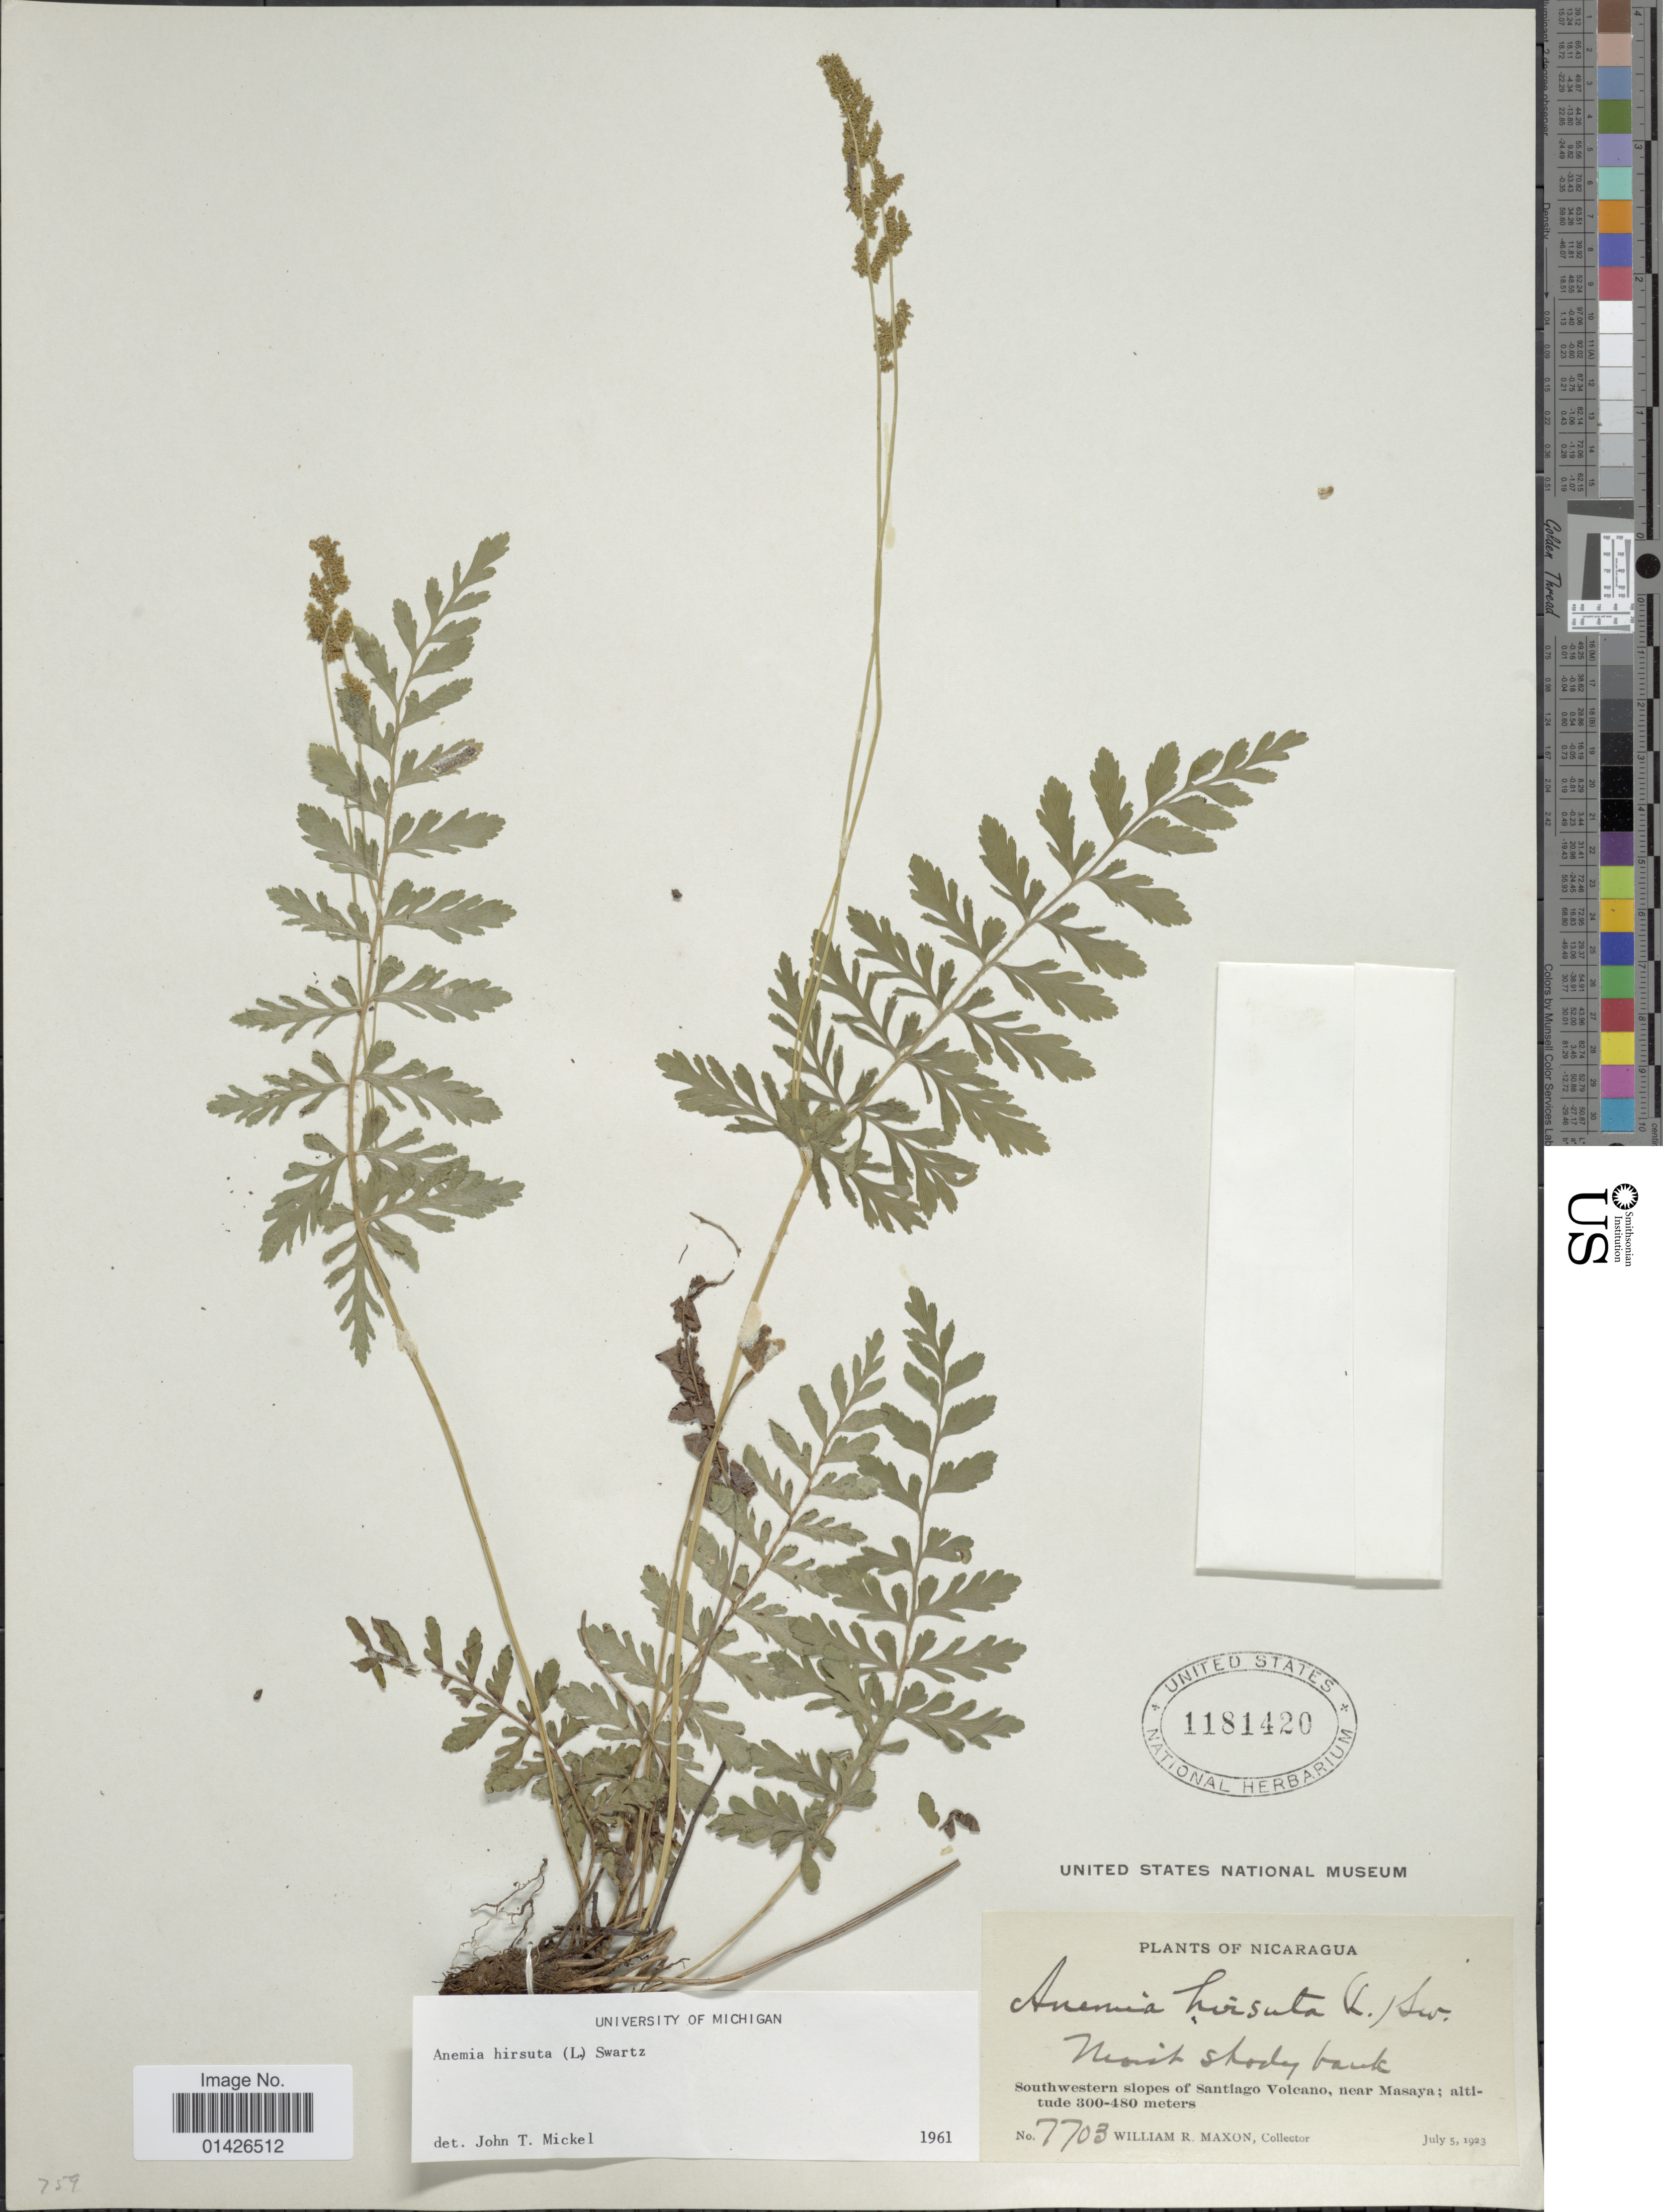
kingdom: Plantae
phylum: Tracheophyta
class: Polypodiopsida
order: Schizaeales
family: Anemiaceae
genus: Anemia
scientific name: Anemia hirsuta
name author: (L.) Sw.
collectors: W. R. Maxon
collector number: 7703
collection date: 1923-07-05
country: Nicaragua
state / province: Masaya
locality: Southwestern slopes of Santiago Volcano, near Masaya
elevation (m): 300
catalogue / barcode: US 1181420